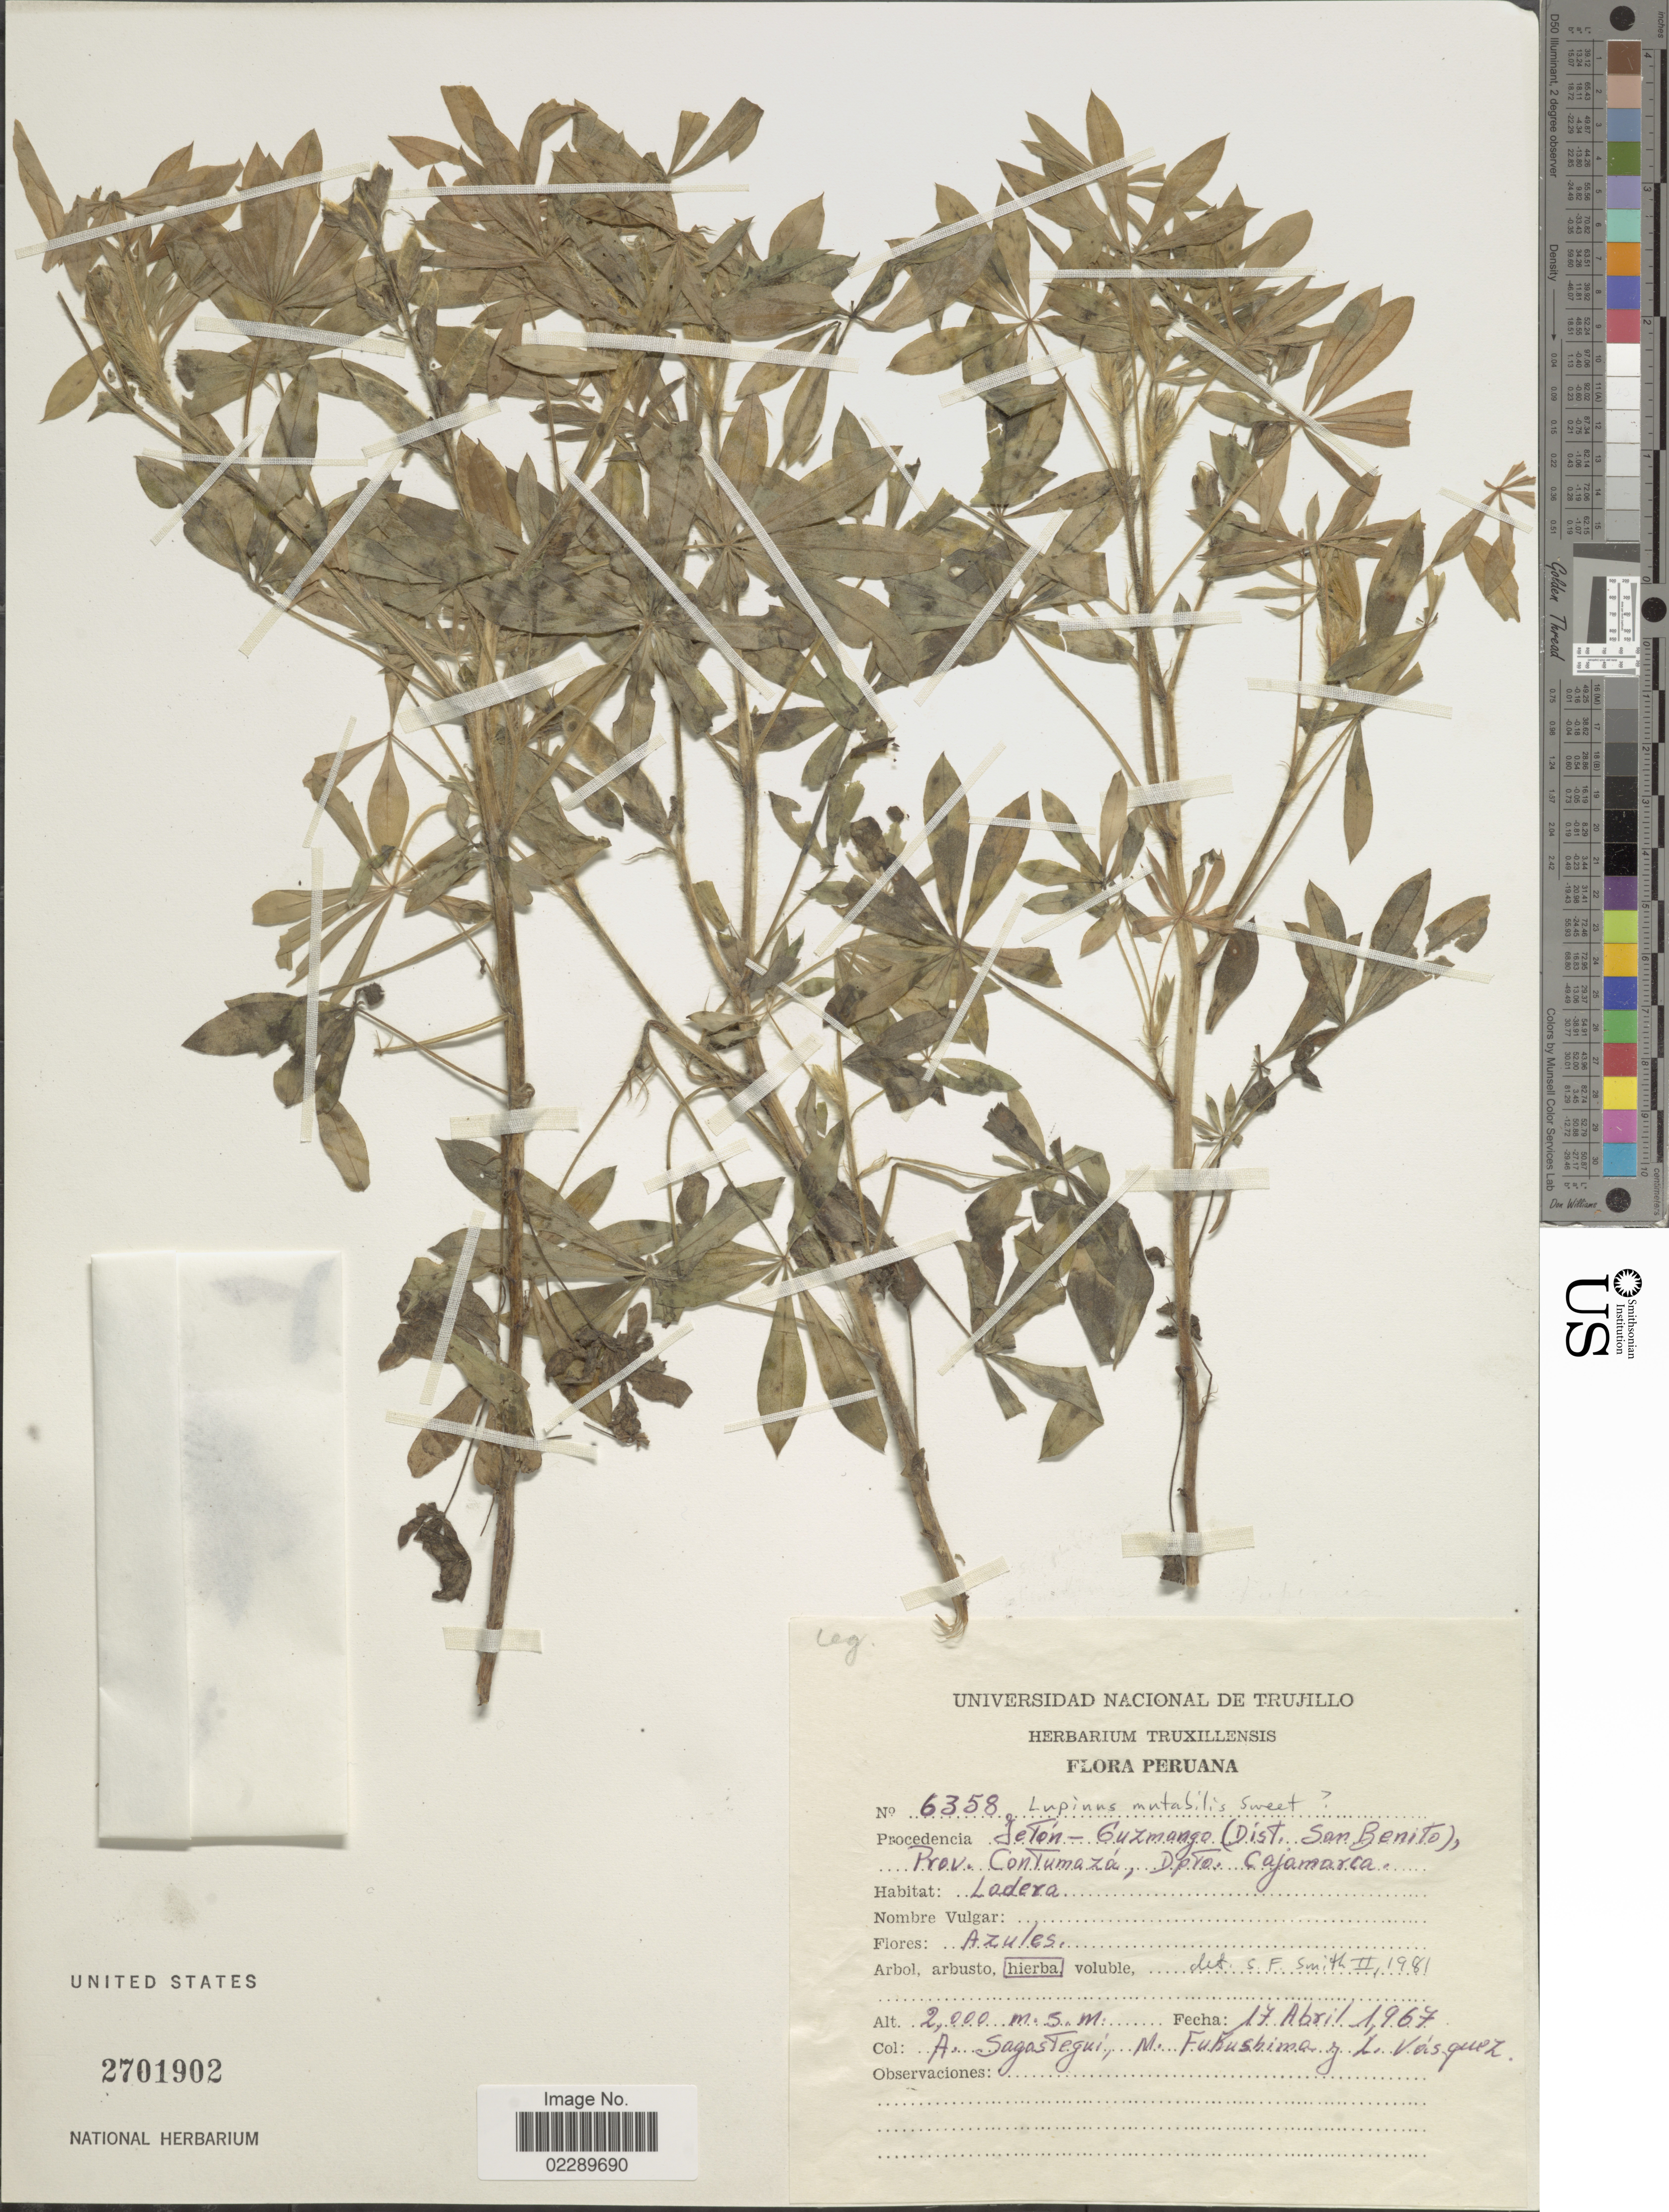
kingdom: Plantae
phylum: Tracheophyta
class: Magnoliopsida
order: Fabales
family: Fabaceae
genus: Lupinus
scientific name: Lupinus mutabilis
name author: Sweet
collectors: A. Sagástequi, M. Fukushima & L. Vasquez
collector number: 6358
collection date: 1967-04-17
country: Peru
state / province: Cajamarca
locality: Jetón - Guzmango (Dist. San Benito), Prov. Contumazá, Dpto. Cajamarca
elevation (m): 2000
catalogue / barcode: US 2701902